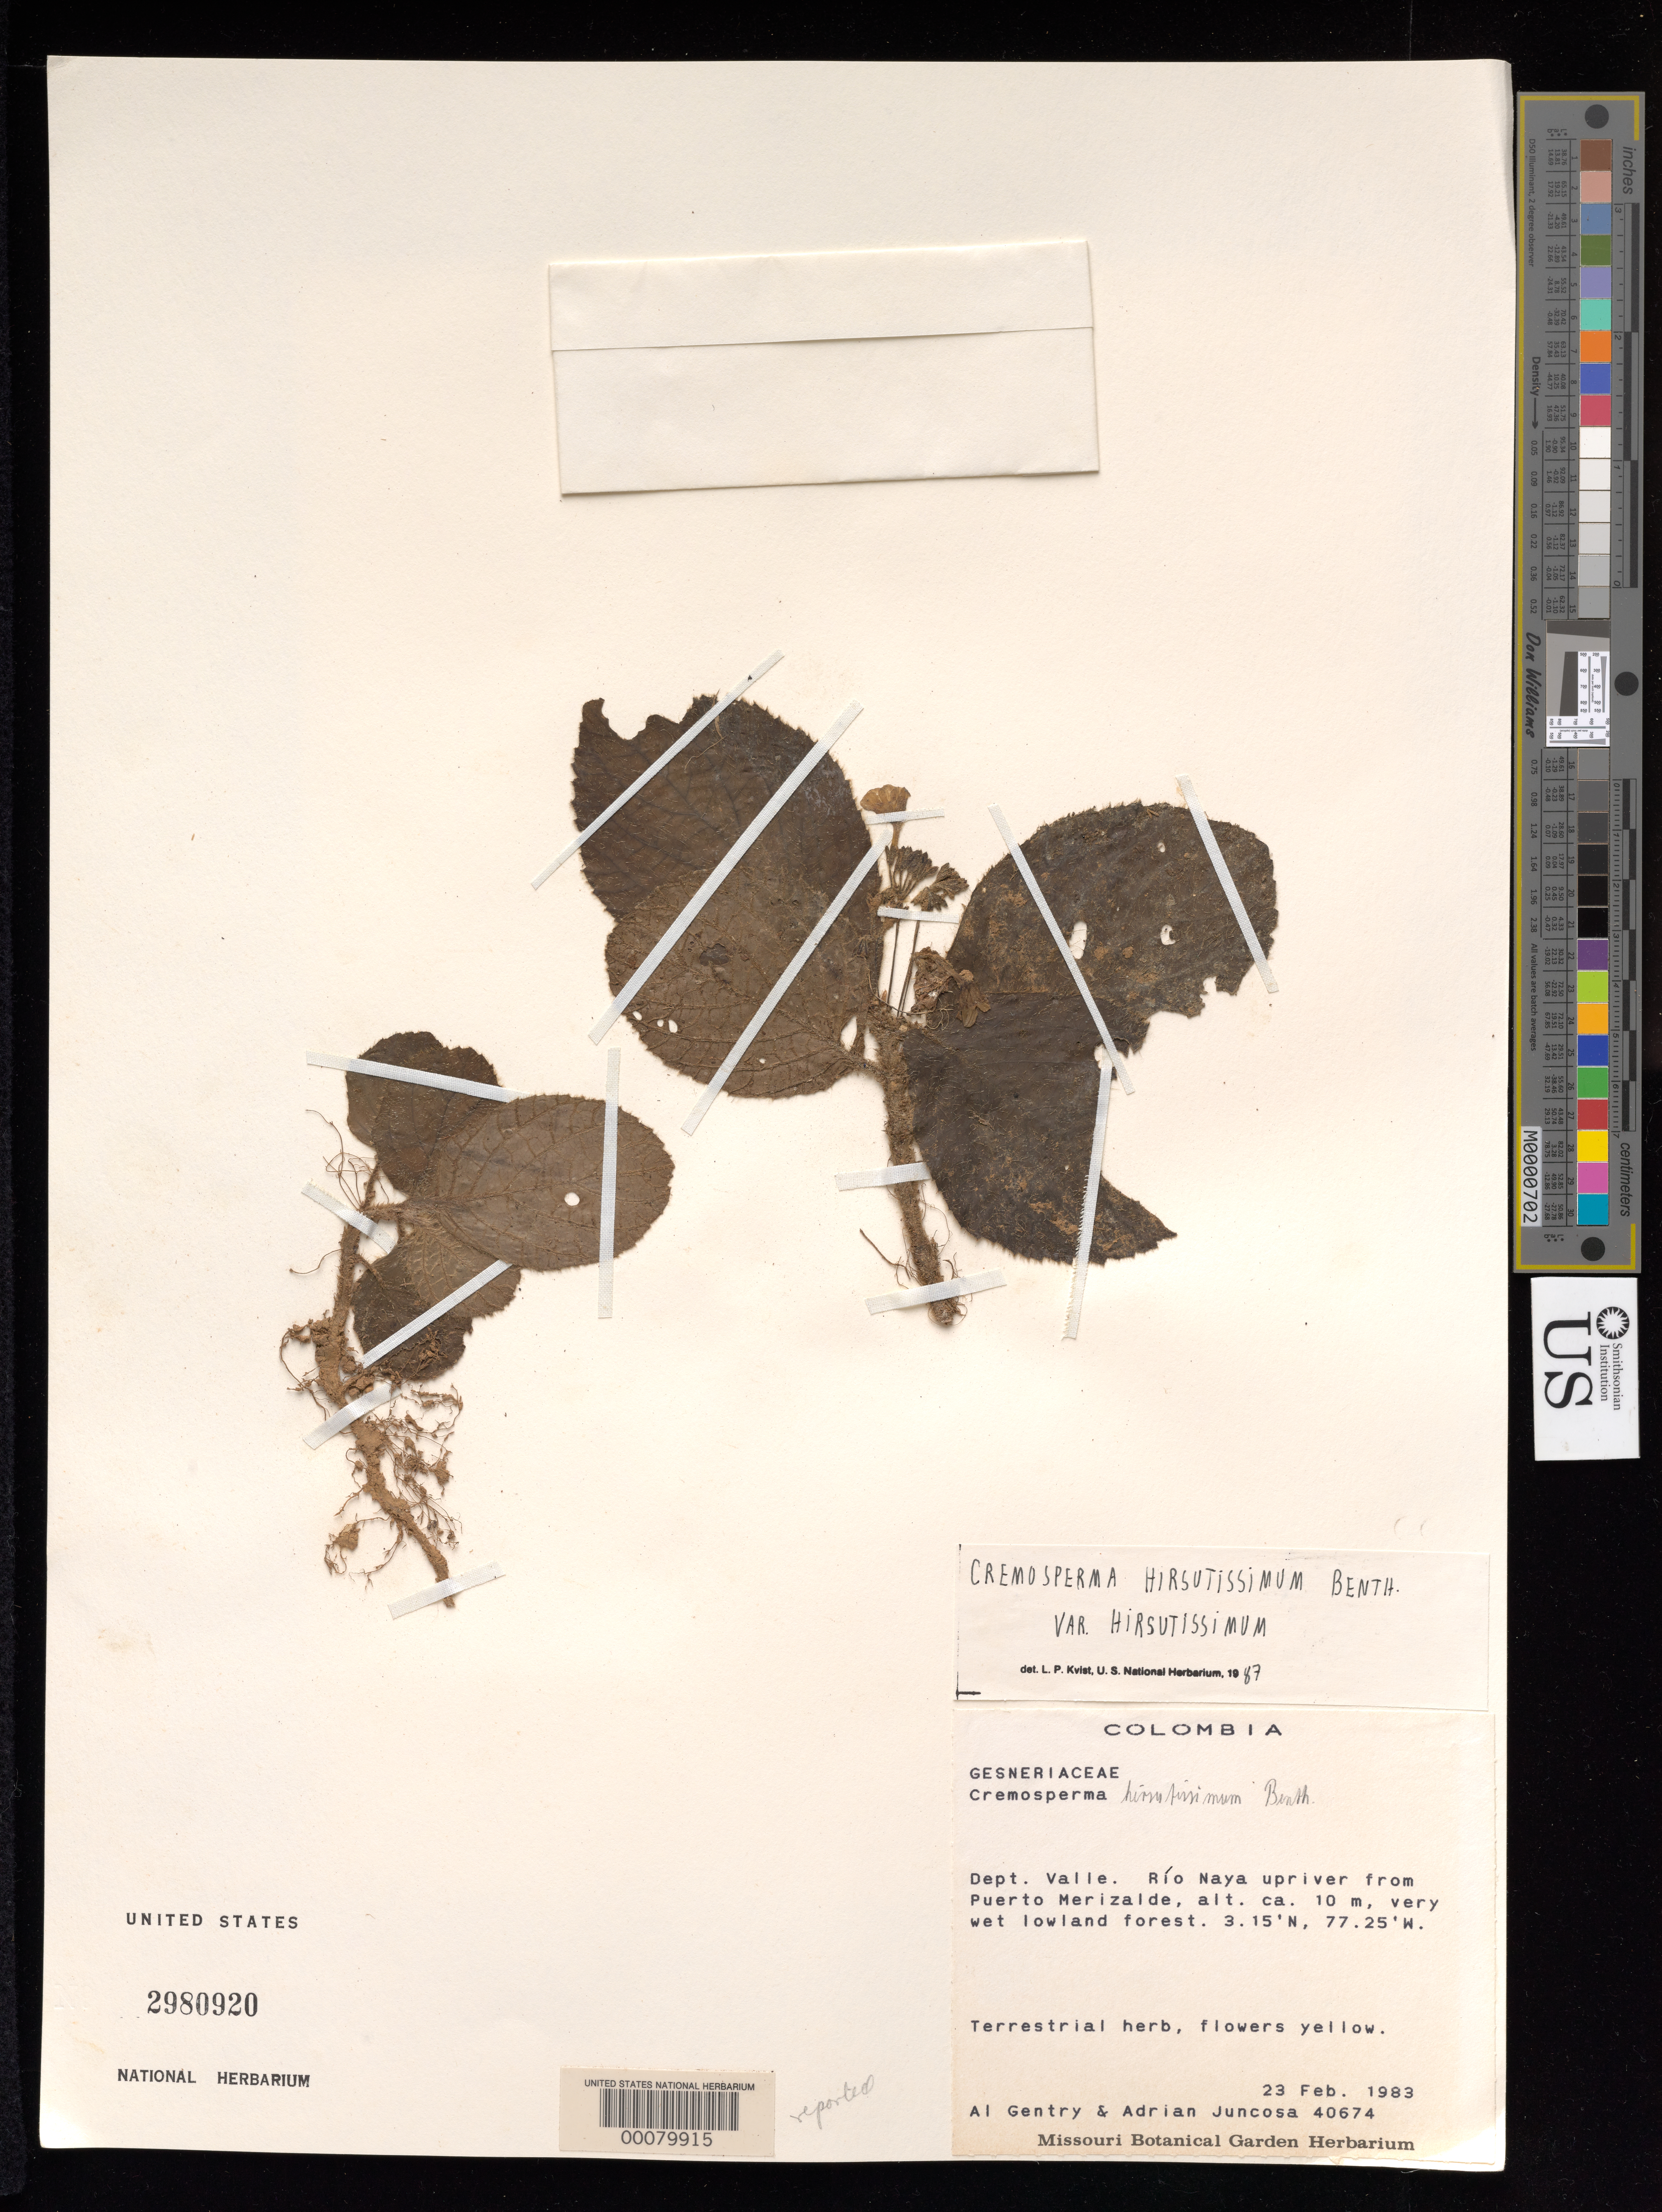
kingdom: Plantae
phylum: Tracheophyta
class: Magnoliopsida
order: Lamiales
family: Gesneriaceae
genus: Cremosperma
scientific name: Cremosperma hirsutissimum var. hirsutissimum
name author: Benth.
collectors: A. H. Gentry & A. Juncosa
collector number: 40674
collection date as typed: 23 Feb 1983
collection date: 1983-02-23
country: Colombia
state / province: Valle del Cauca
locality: Rio Naya upriver from Puerto Merizalde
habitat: Very wet lowland forest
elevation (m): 10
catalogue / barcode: US 2980920